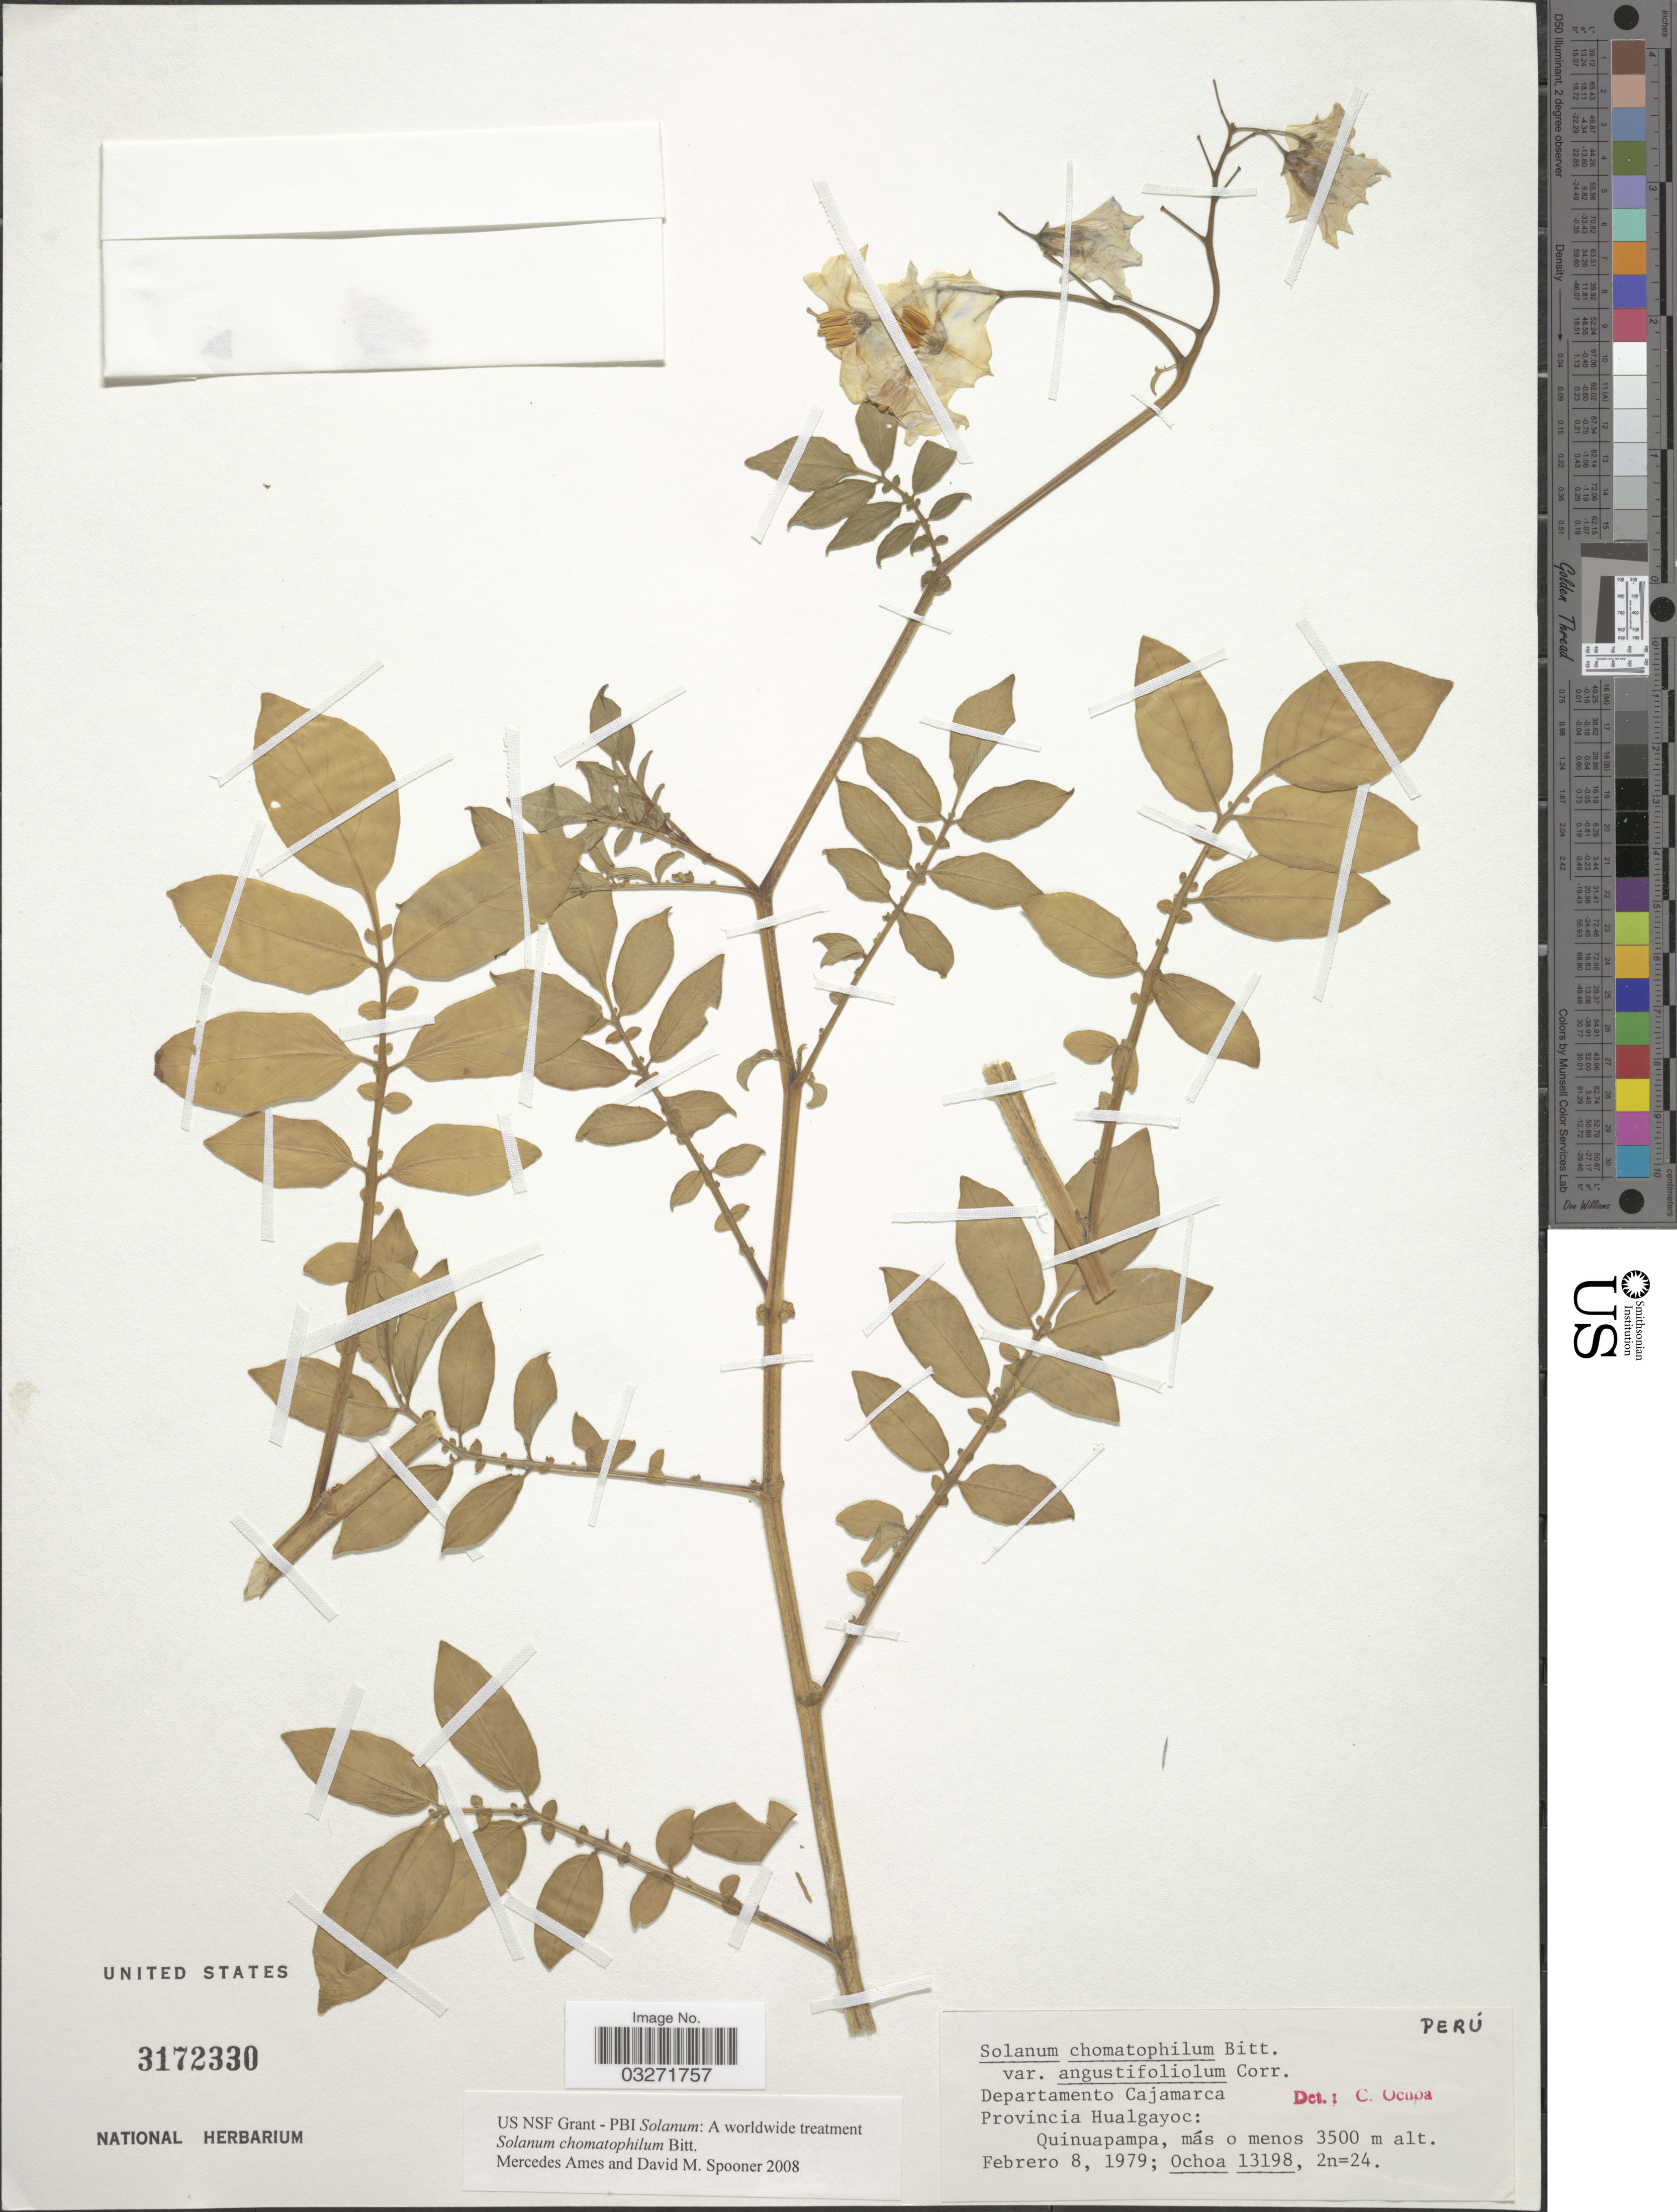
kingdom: Plantae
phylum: Tracheophyta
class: Magnoliopsida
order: Solanales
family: Solanaceae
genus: Solanum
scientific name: Solanum chomatophilum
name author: Bitter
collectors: -. Ochoa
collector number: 13198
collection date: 1979-02-08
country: Peru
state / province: Cajamarca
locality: Departamento Cajamarca. Provincia Hualgayoc: Quinuapampa.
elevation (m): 3500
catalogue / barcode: US 3172330